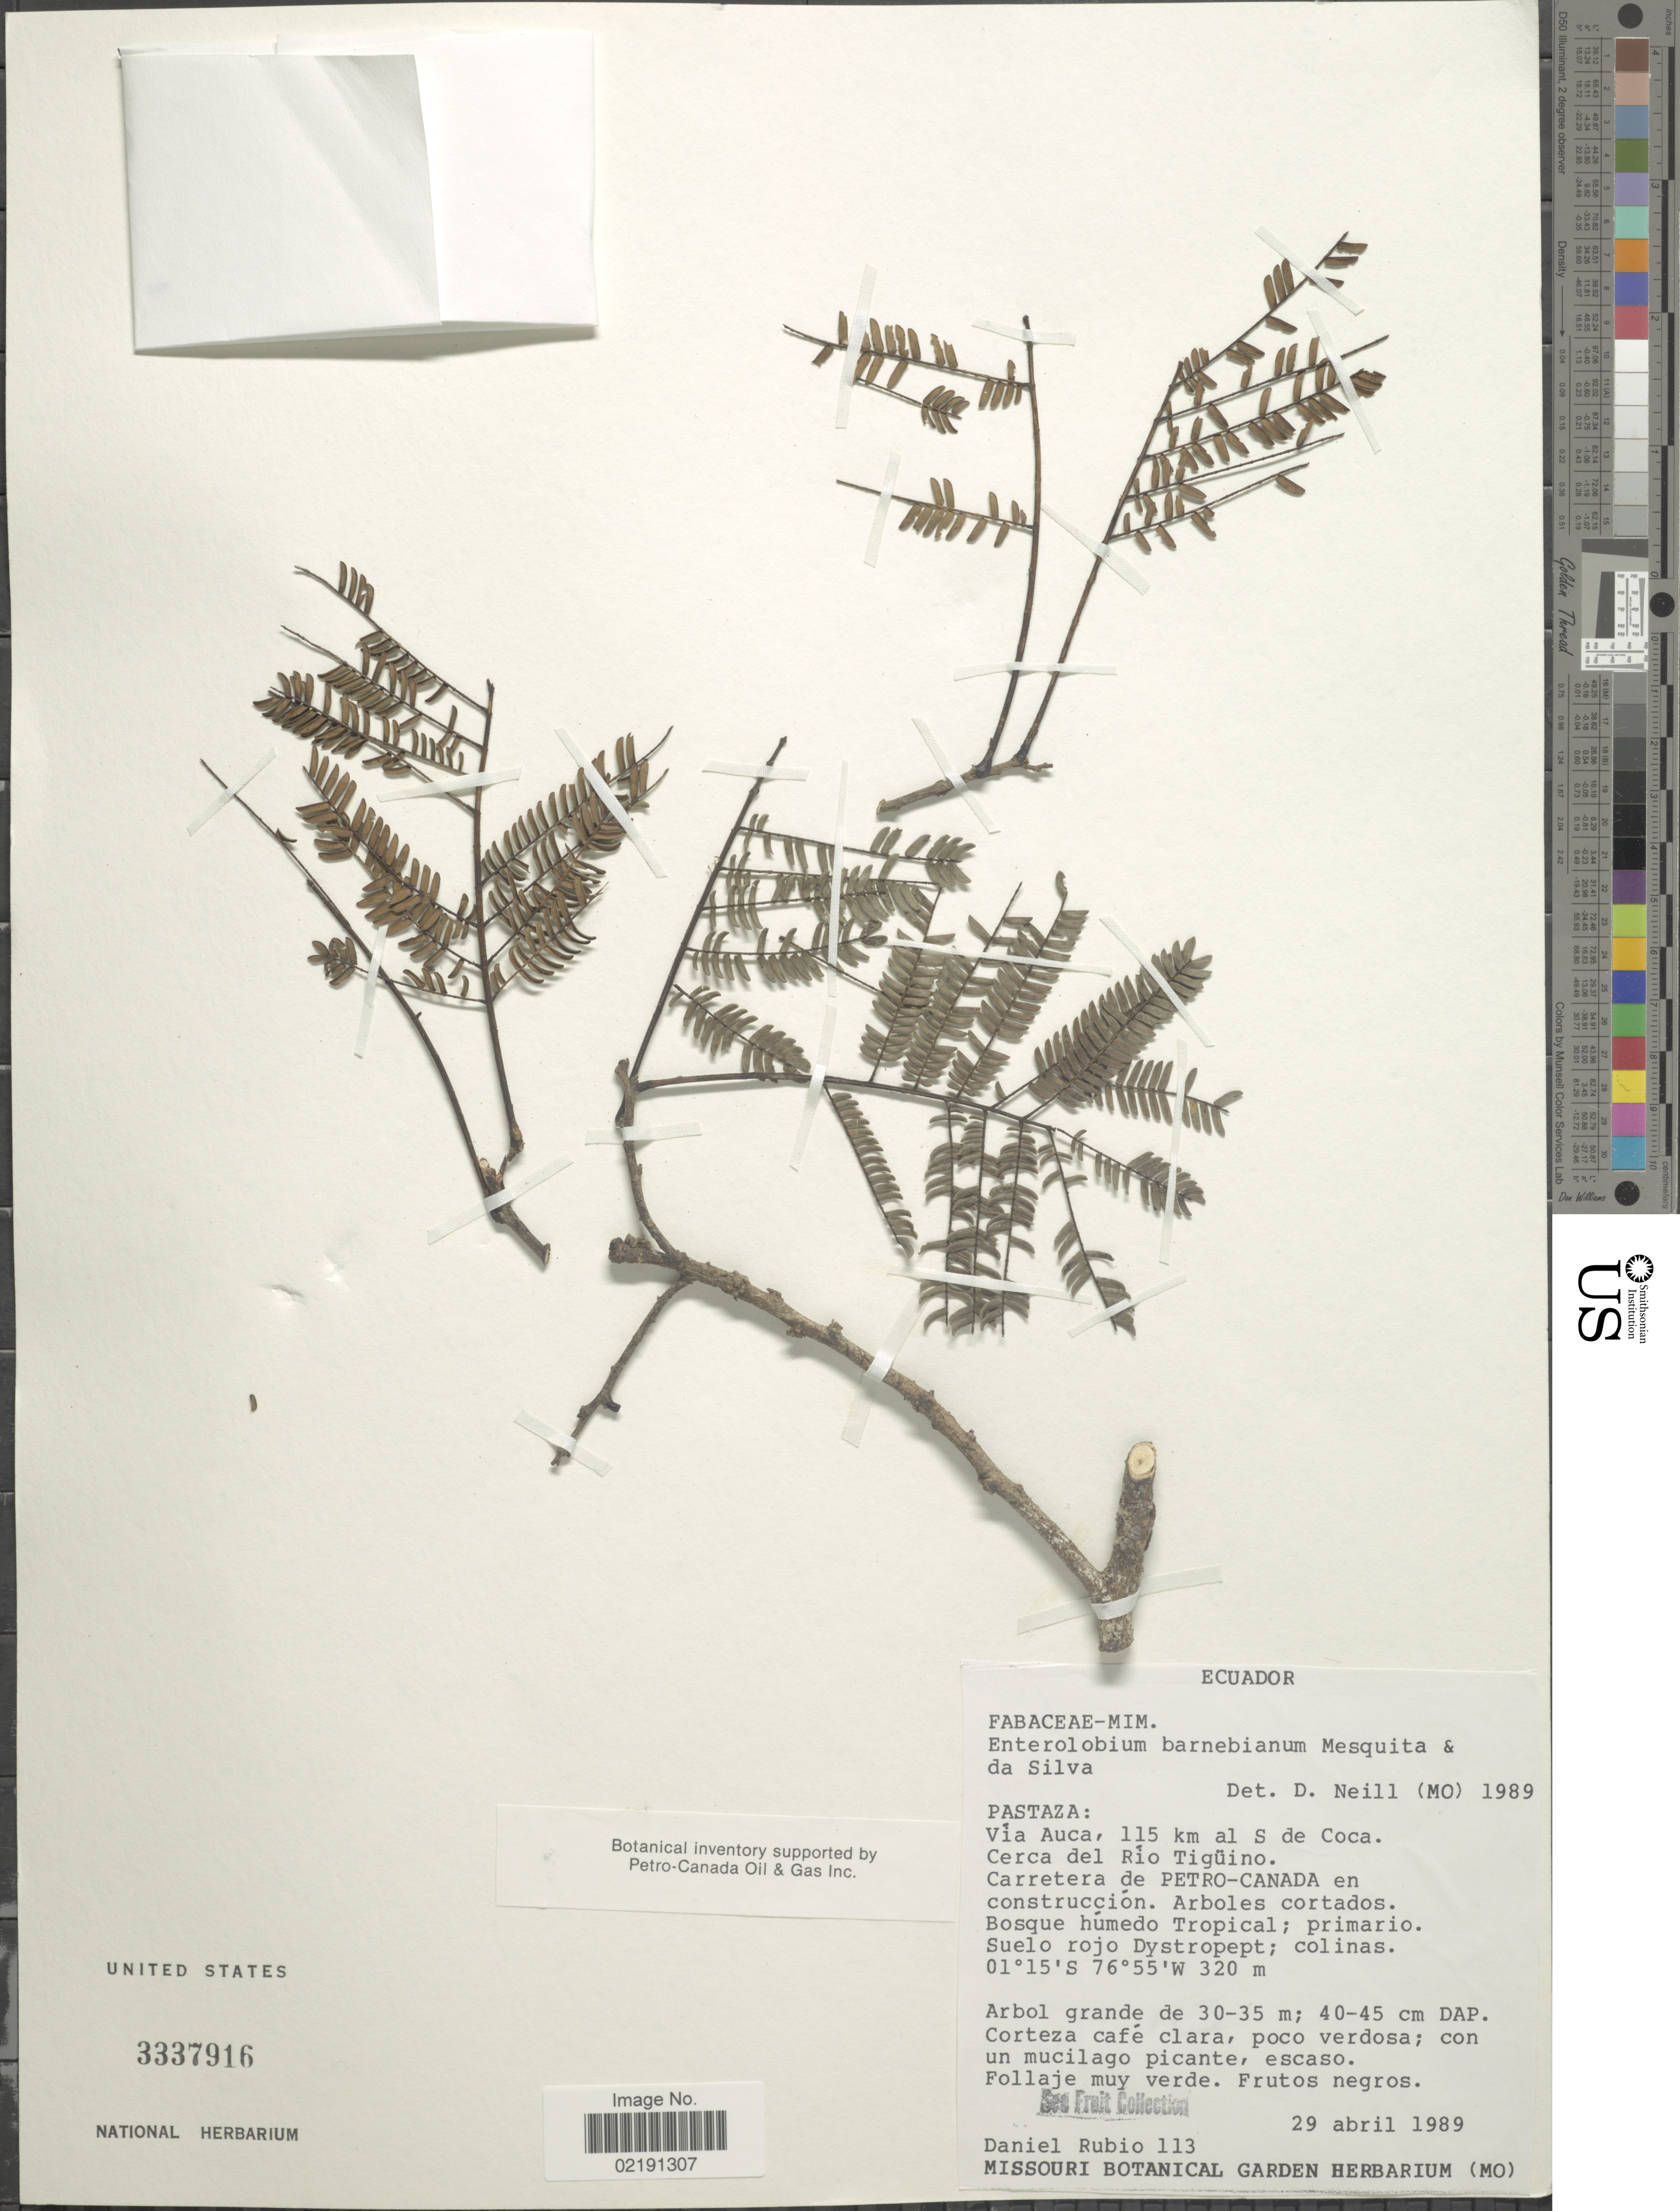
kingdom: Plantae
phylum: Tracheophyta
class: Magnoliopsida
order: Fabales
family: Fabaceae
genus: Enterolobium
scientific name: Enterolobium barneibianum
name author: Mesquita & M.F. Silva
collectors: D. Rubio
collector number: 113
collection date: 1989-04-29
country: Ecuador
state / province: Pastaza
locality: Pastaza: Via Auca, 115 km al S de Coca. Cerca del Rio Tigüino. Carretera de Petro-Canada en construcción.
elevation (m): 320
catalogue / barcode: US 3337916